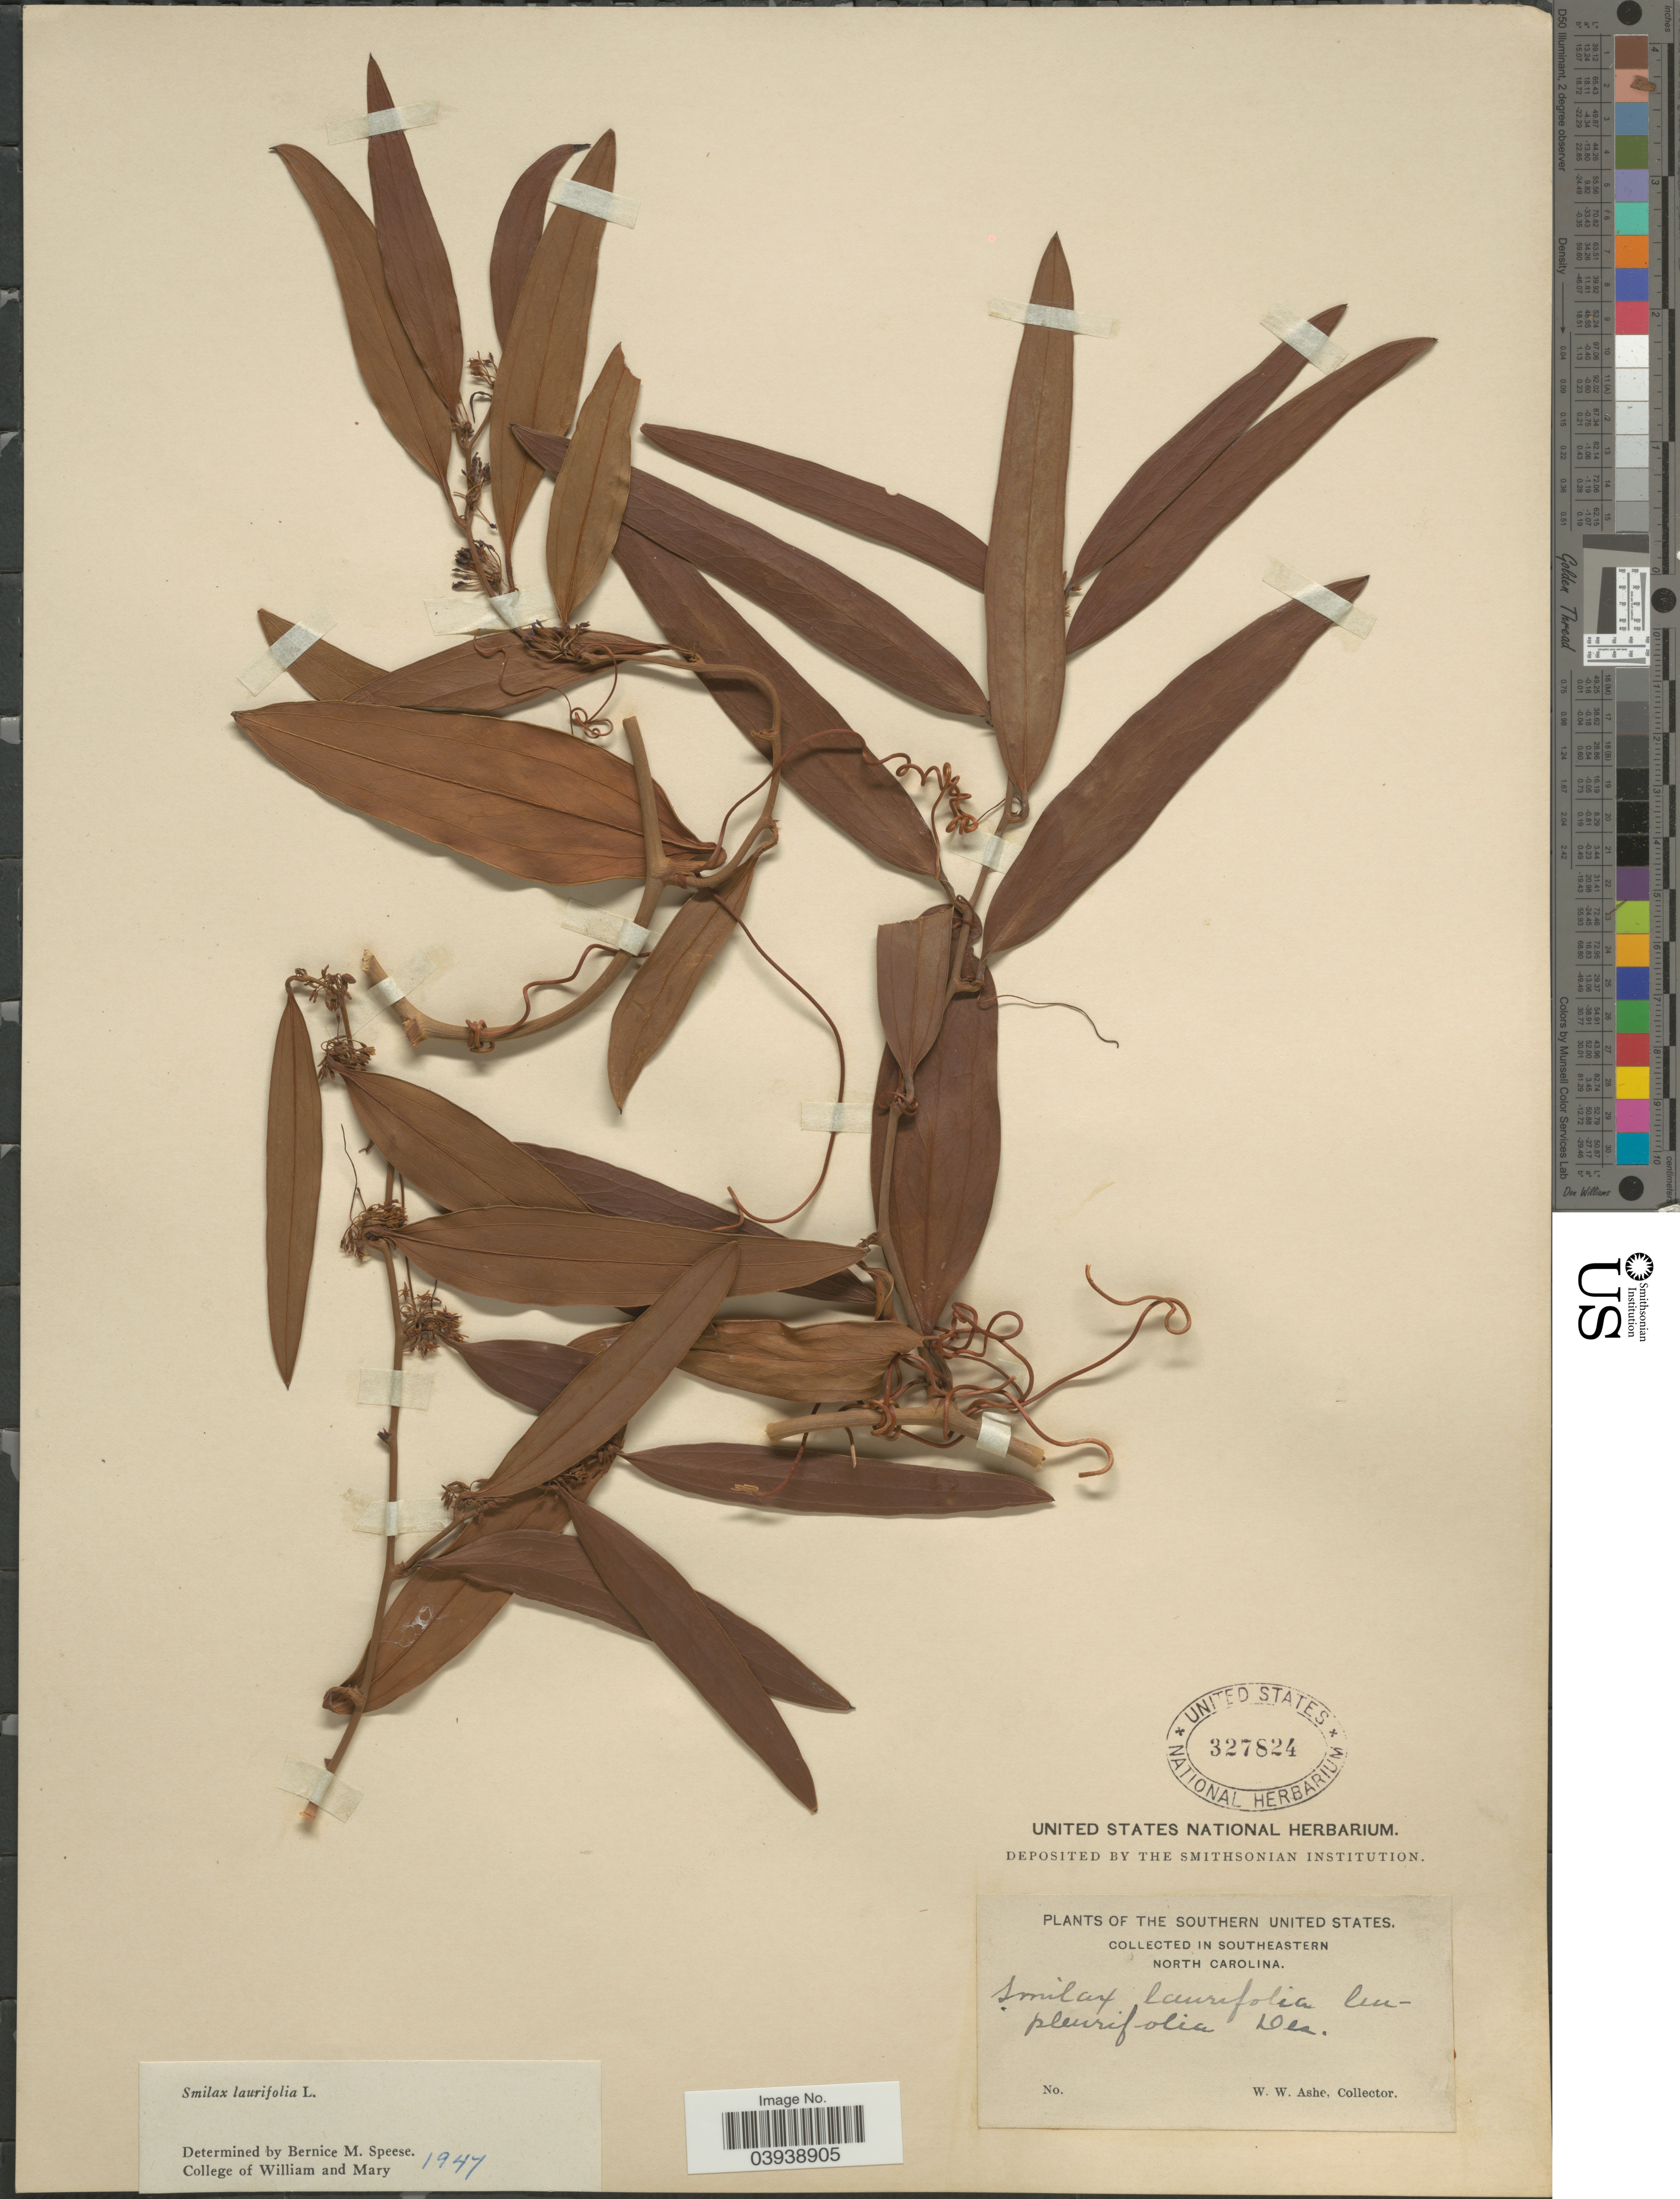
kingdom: Plantae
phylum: Tracheophyta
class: Liliopsida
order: Liliales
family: Smilacaceae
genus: Smilax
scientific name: Smilax laurifolia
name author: L.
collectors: W. W. Ashe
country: United States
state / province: North Carolina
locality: Southern United States. In Southeastern North Carolina.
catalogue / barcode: US 327824